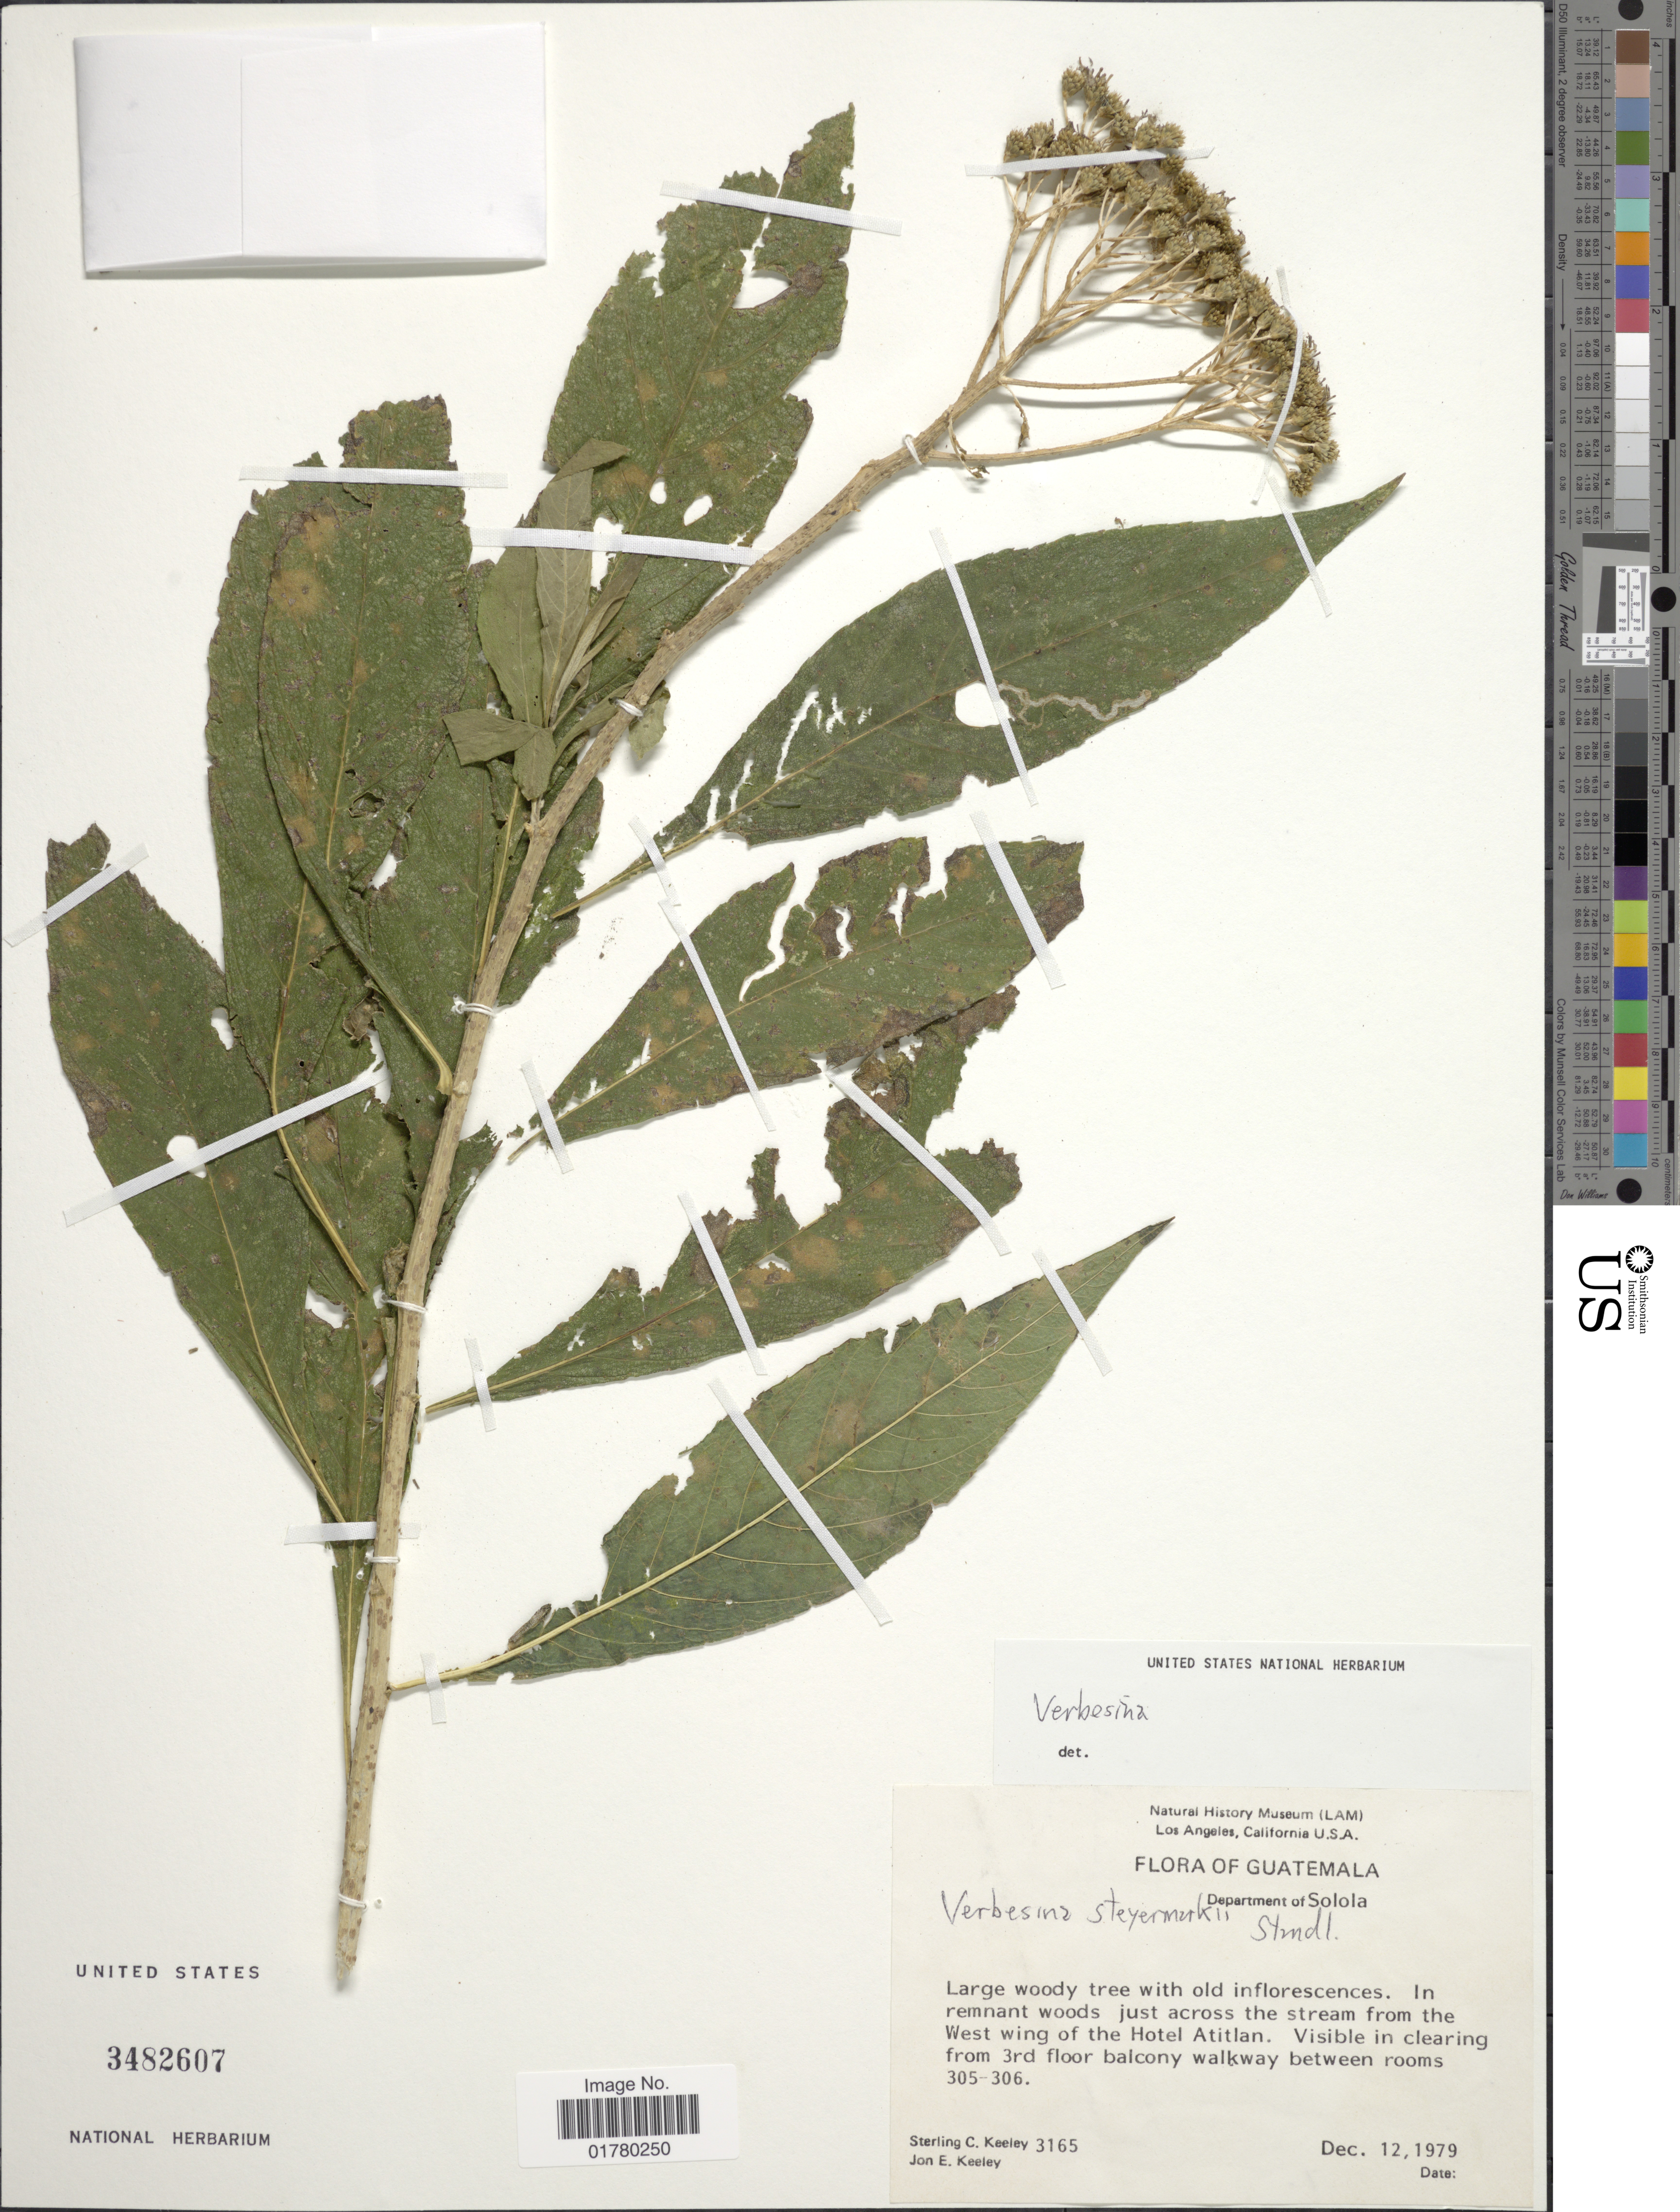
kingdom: Plantae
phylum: Tracheophyta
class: Magnoliopsida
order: Asterales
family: Asteraceae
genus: Verbesina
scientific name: Verbesina steyermarkii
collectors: S. C. Keeley & J. E. Keeley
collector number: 3165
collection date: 1979-12-12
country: Guatemala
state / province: Sololá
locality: In remnant woods just across the stream from the West wing of the Hotel Atitlan. Visible in clearing from 3rd floor balcony walkway between rooms 305-306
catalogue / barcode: US 3482607